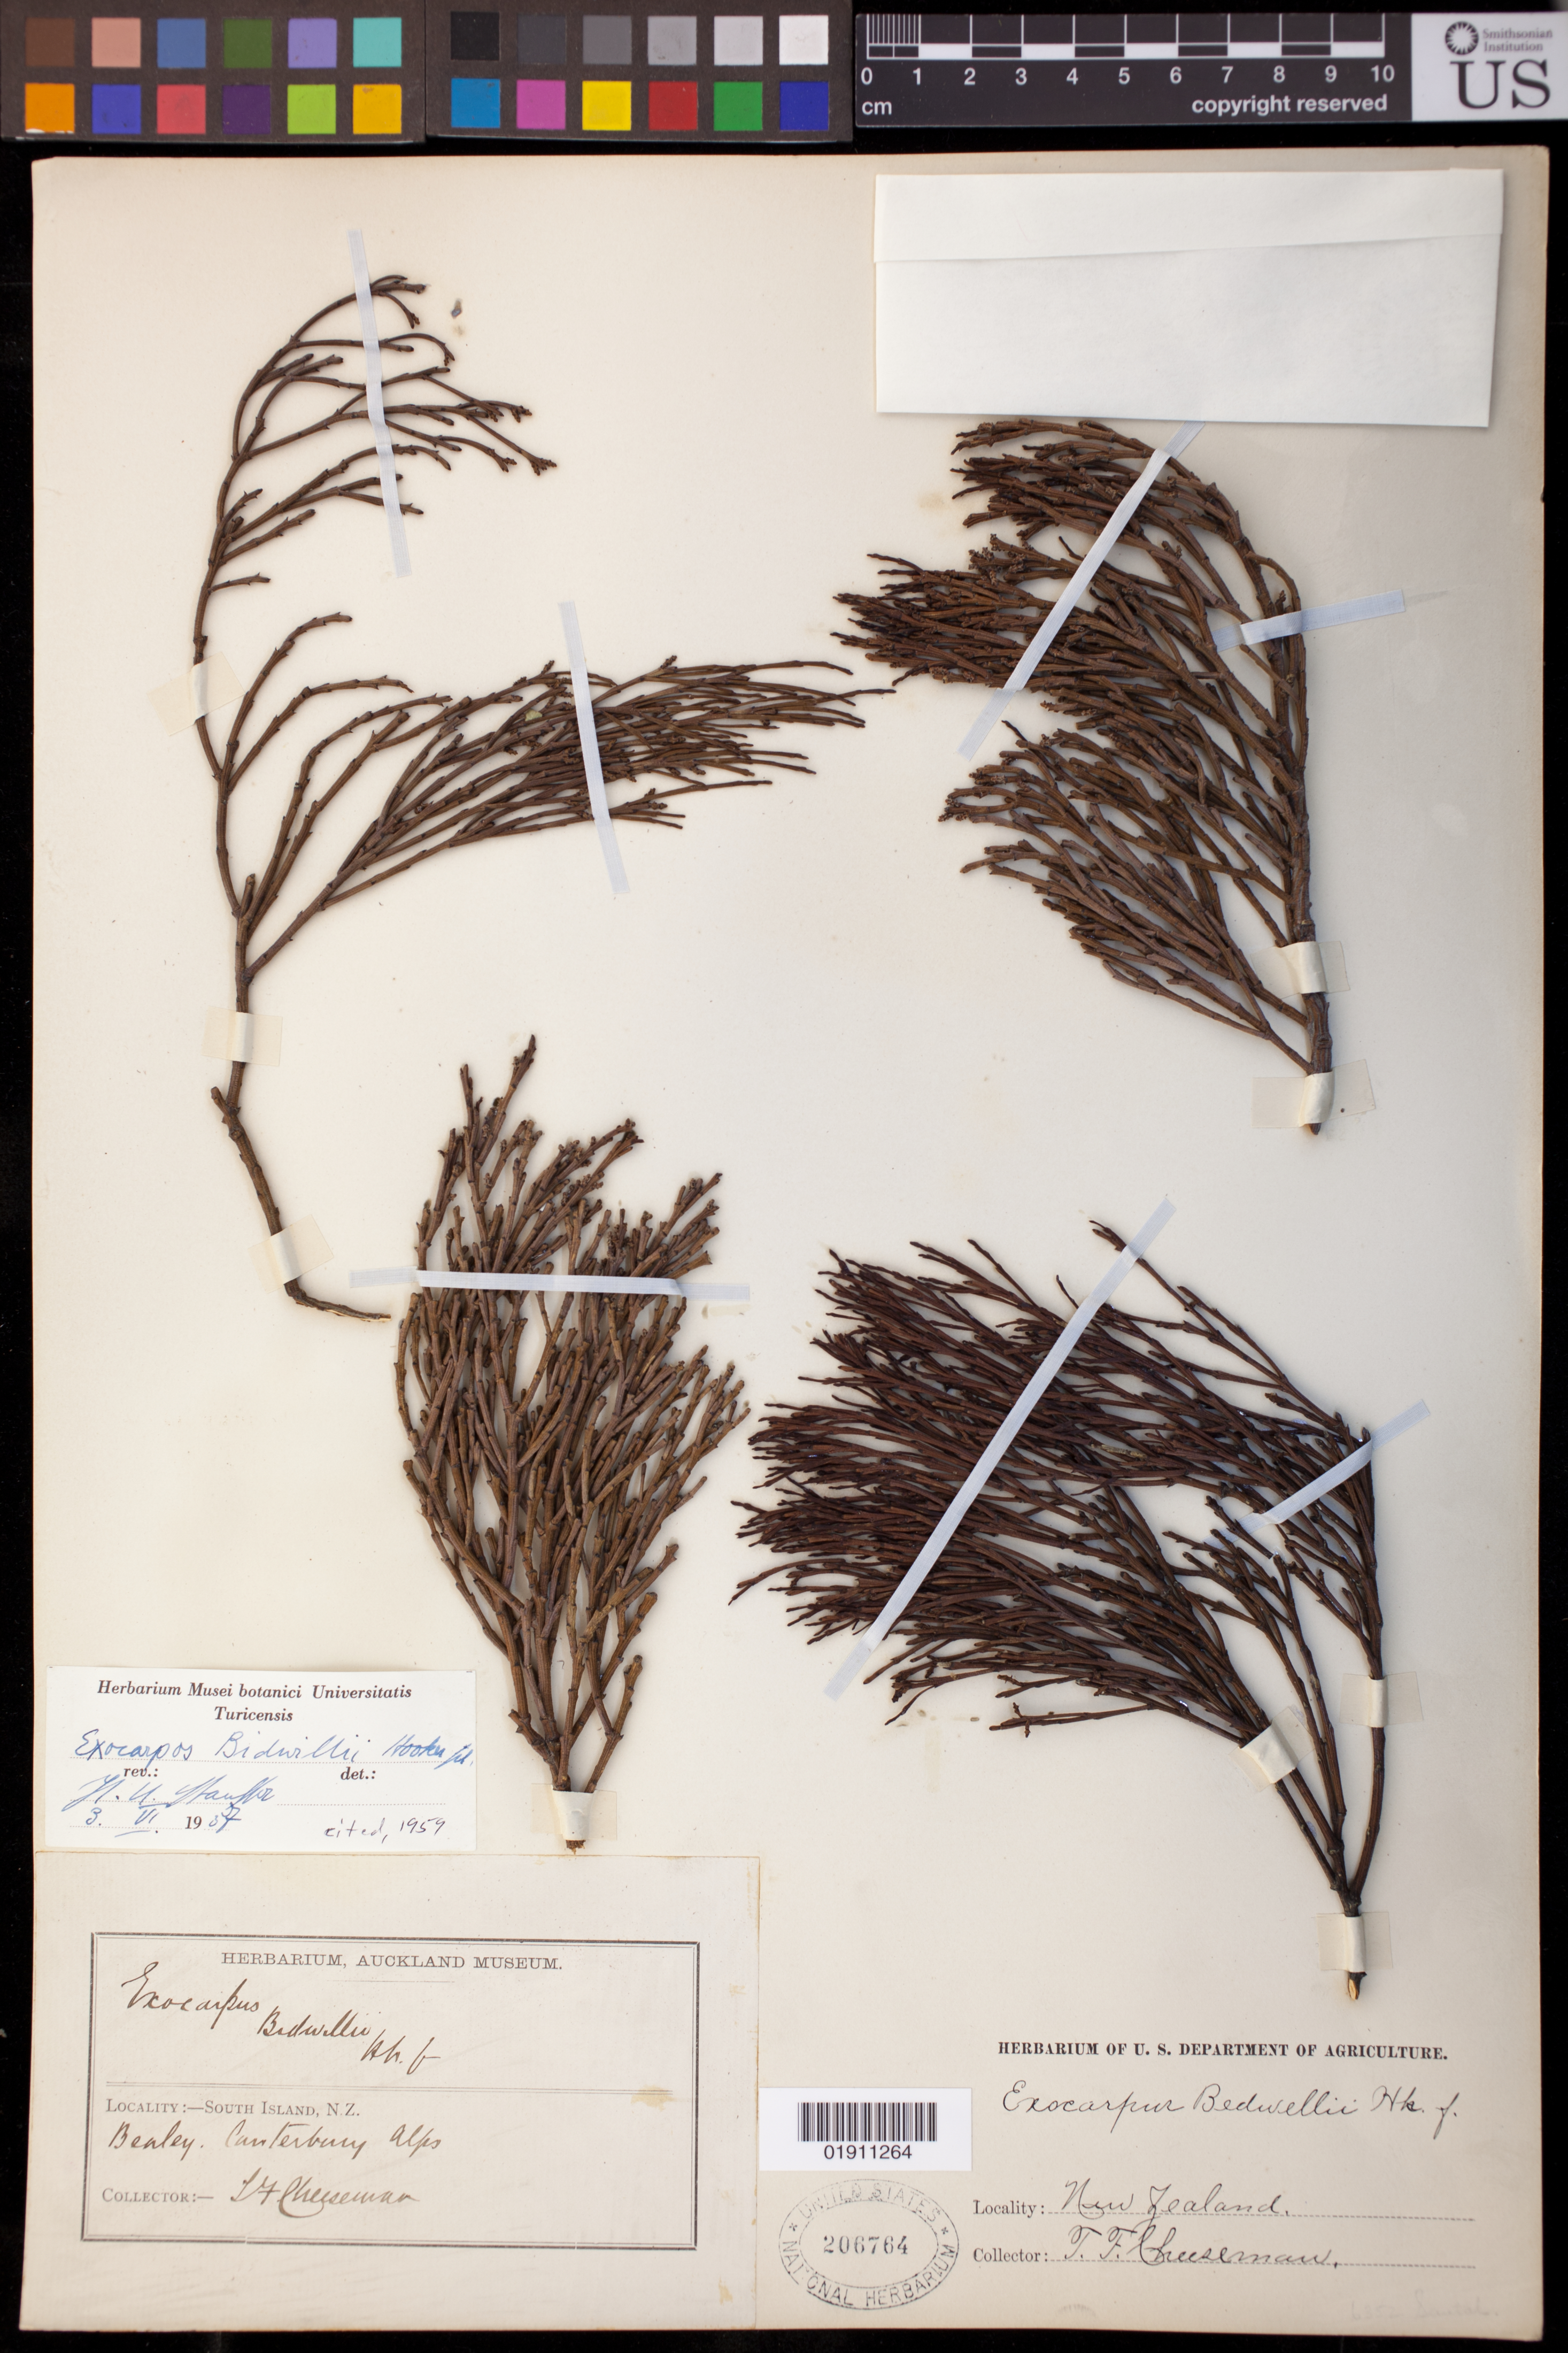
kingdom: Plantae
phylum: Tracheophyta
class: Magnoliopsida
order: Santalales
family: Santalaceae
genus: Exocarpos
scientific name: Exocarpos bidwillii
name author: Hook. f.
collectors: T. F. Cheeseman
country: New Zealand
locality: South Island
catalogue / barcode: US 206764